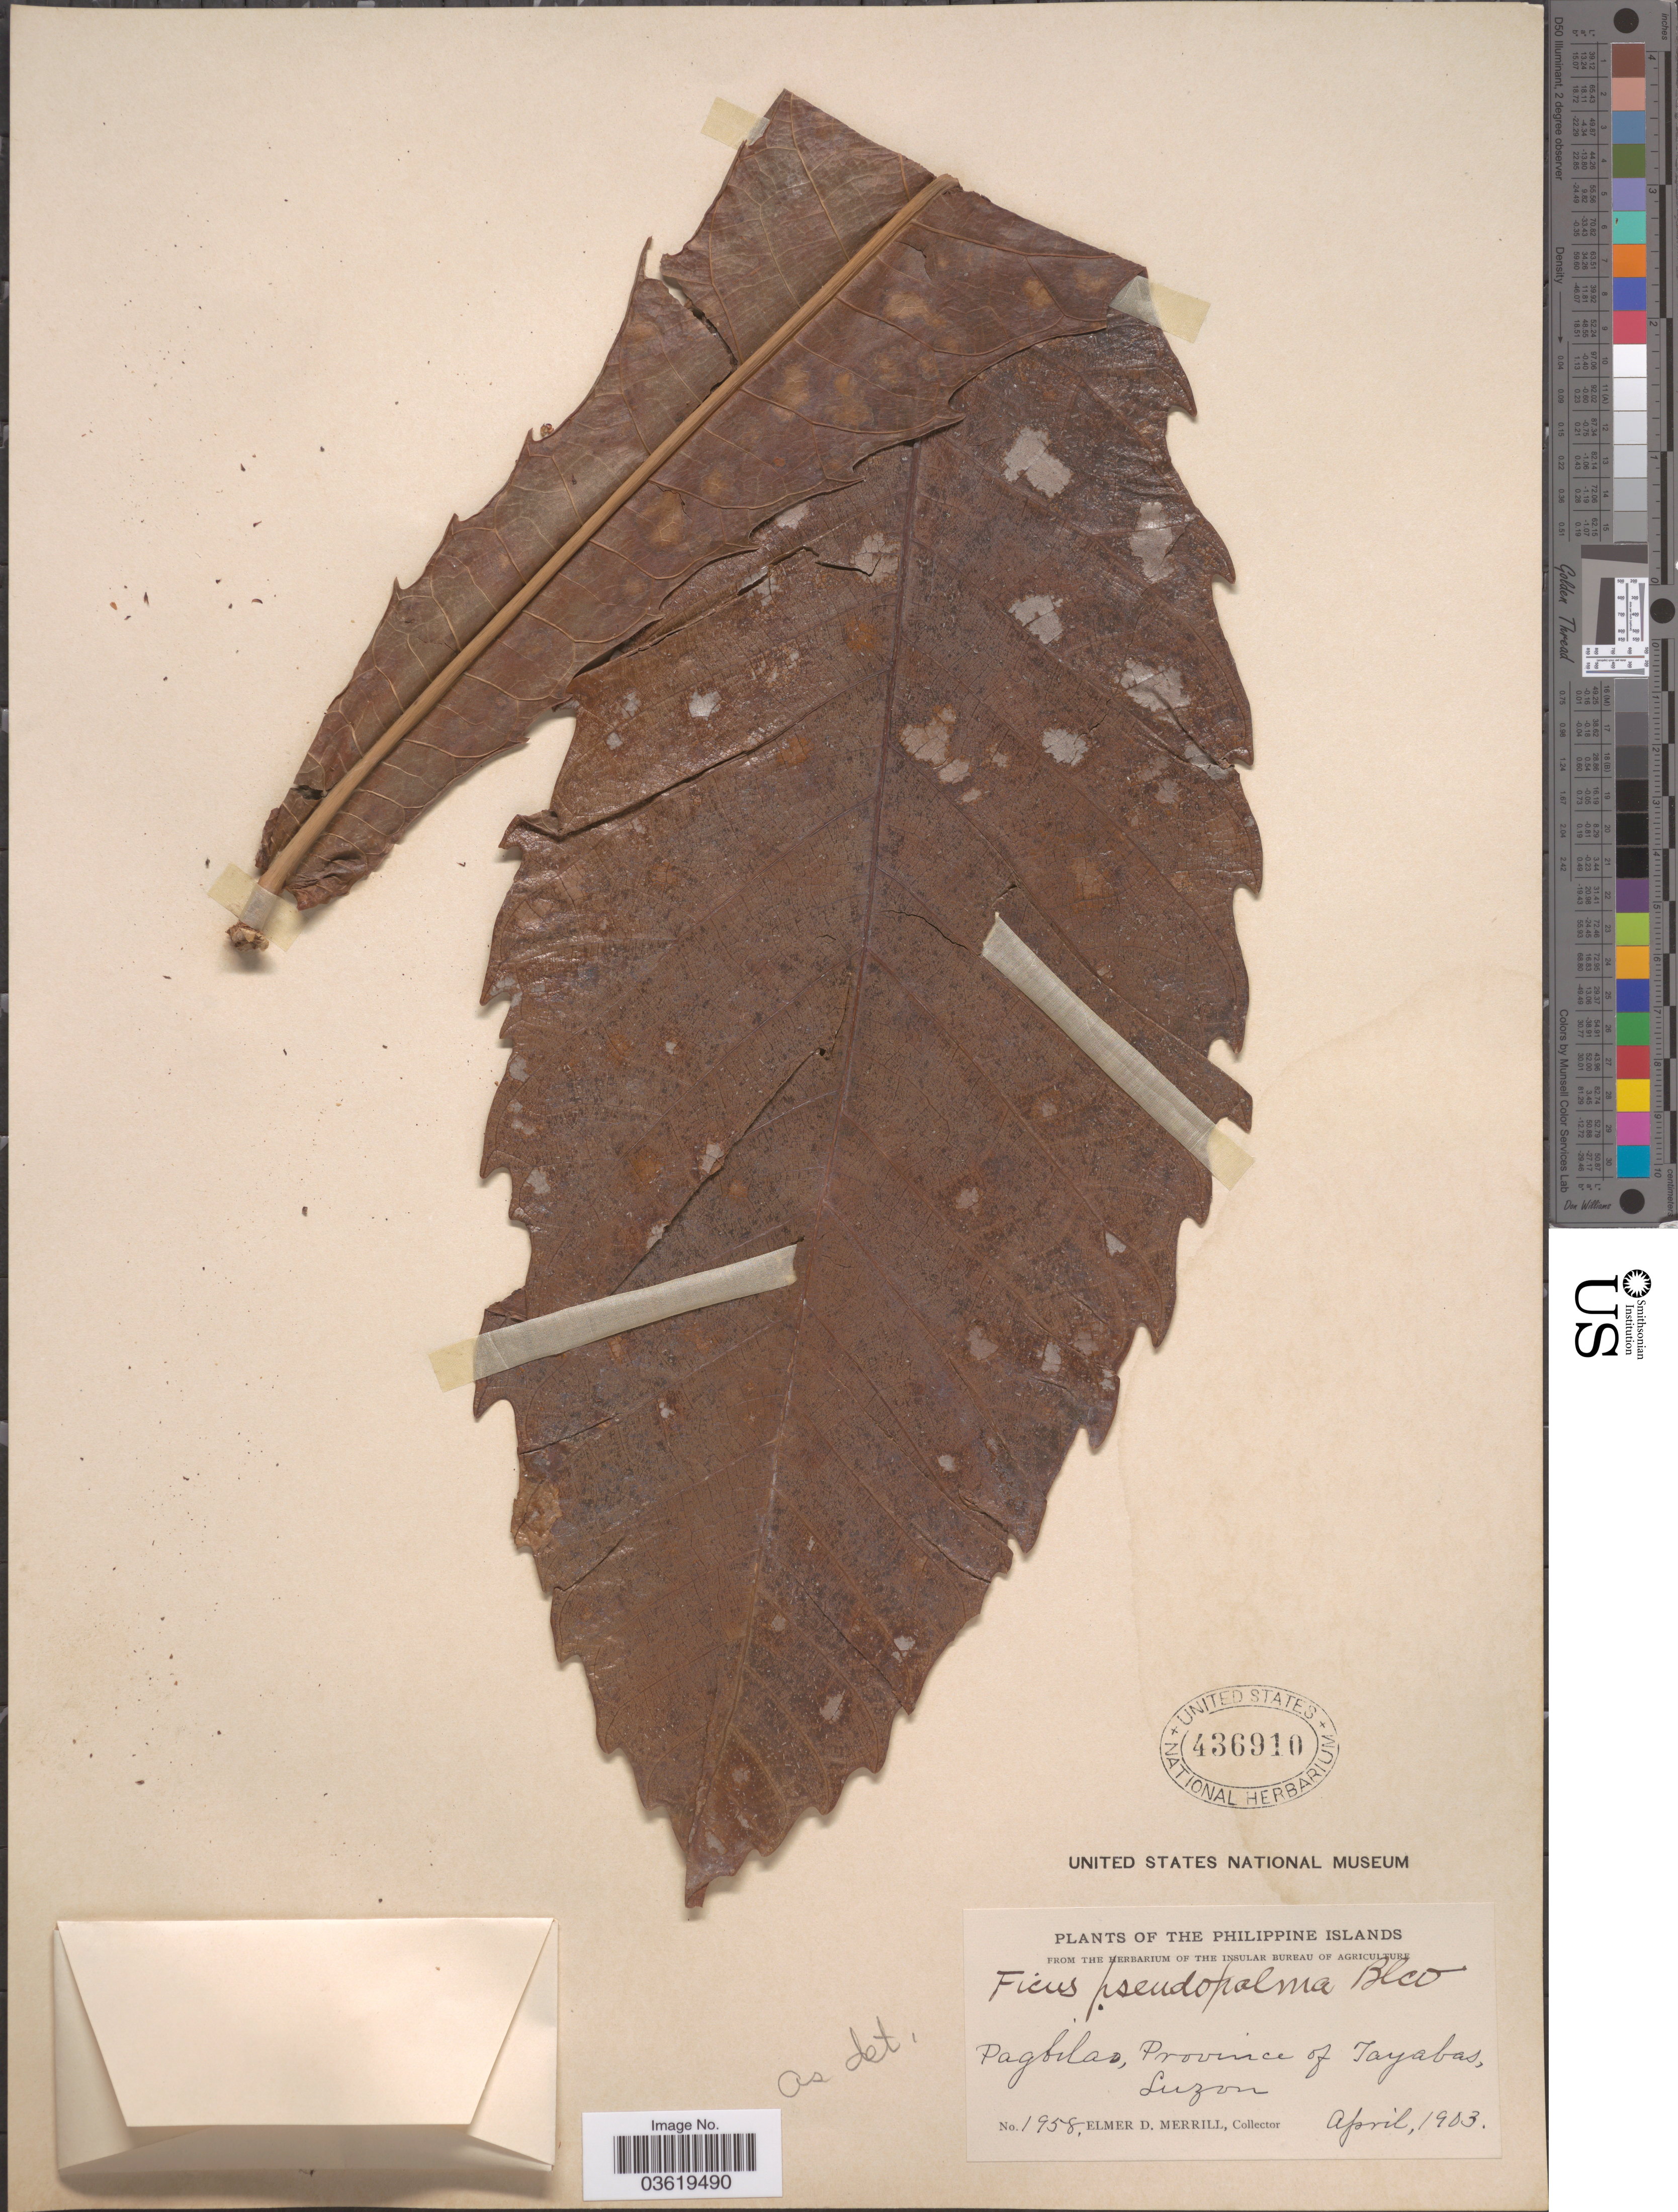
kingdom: Plantae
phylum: Tracheophyta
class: Magnoliopsida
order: Rosales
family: Moraceae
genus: Ficus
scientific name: Ficus pseudopalma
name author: Blanco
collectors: E. D. Merrill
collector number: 1958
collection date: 1903-04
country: Philippines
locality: Pagbilao, Province of Tayabas, Luzon.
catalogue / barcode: US 436910